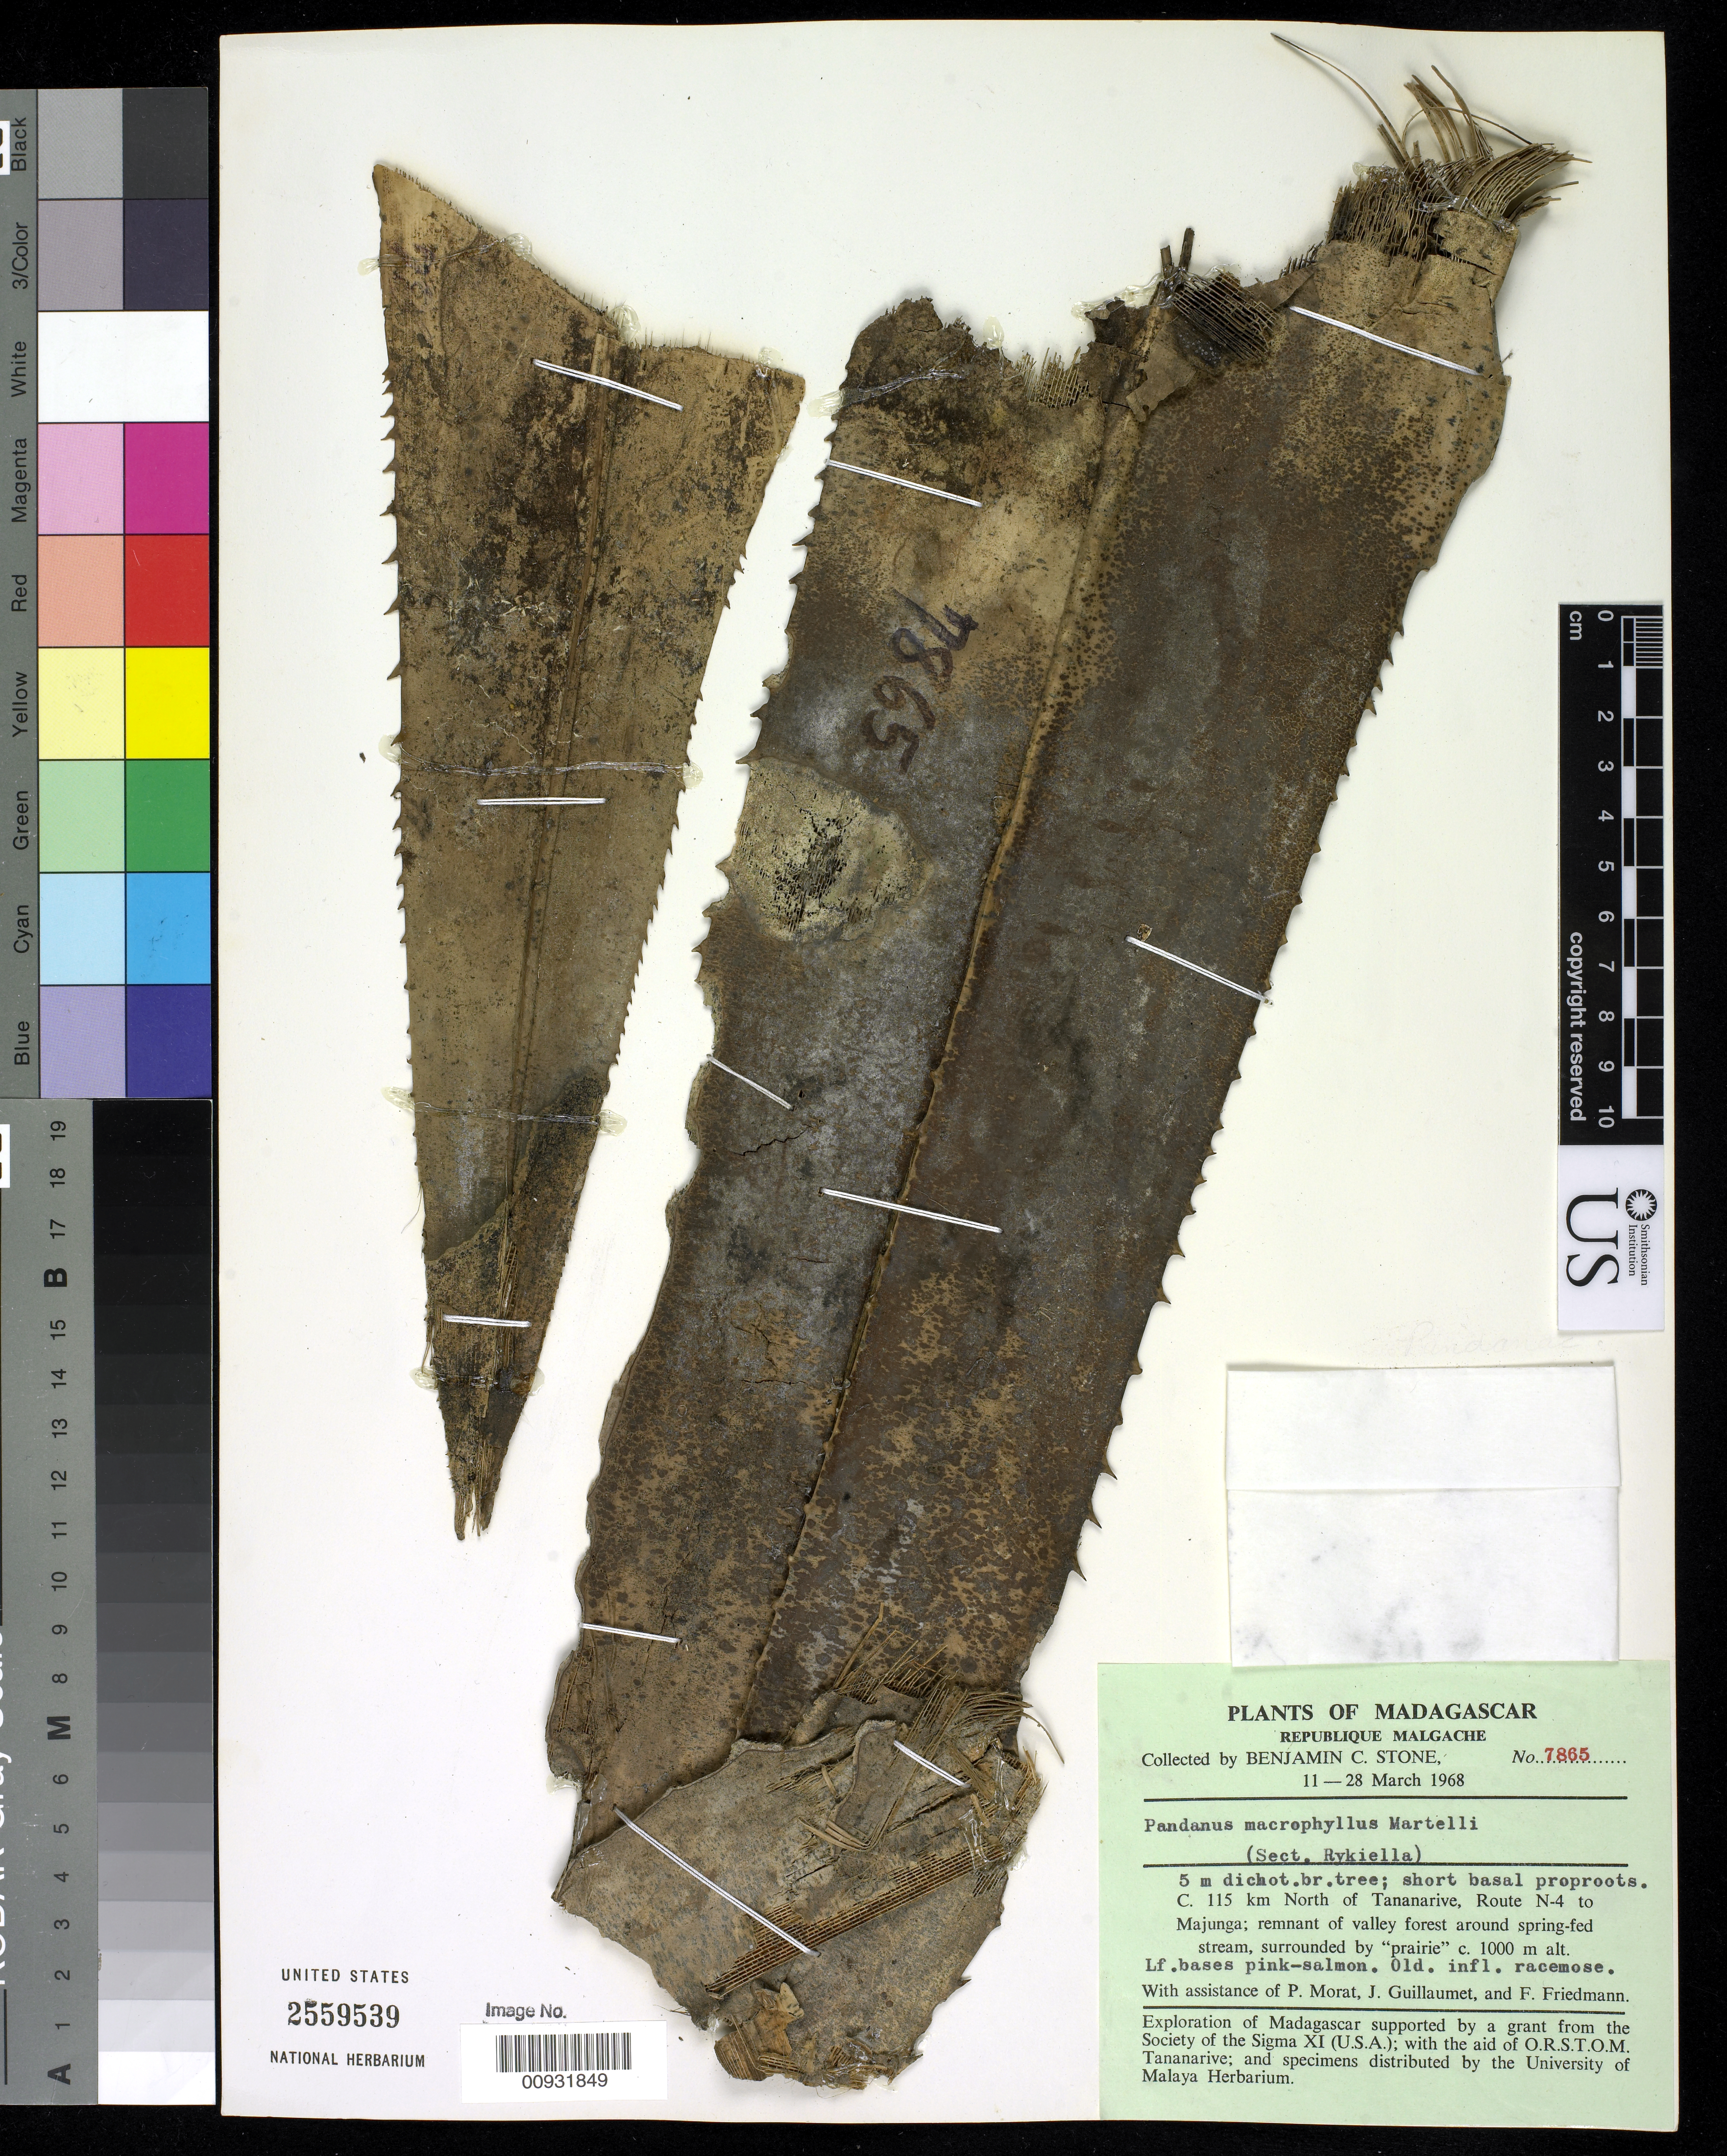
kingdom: Plantae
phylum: Tracheophyta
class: Liliopsida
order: Pandanales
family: Pandanaceae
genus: Pandanus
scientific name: Pandanus macrophyllus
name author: Martelli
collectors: B. C. Stone, P. Morat, J. Guillaumet & E. Friedmann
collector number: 7865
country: Madagascar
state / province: Analamanga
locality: N of Tananarive, Rt. N-4 to Majunga.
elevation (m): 1000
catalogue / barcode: US 2559539